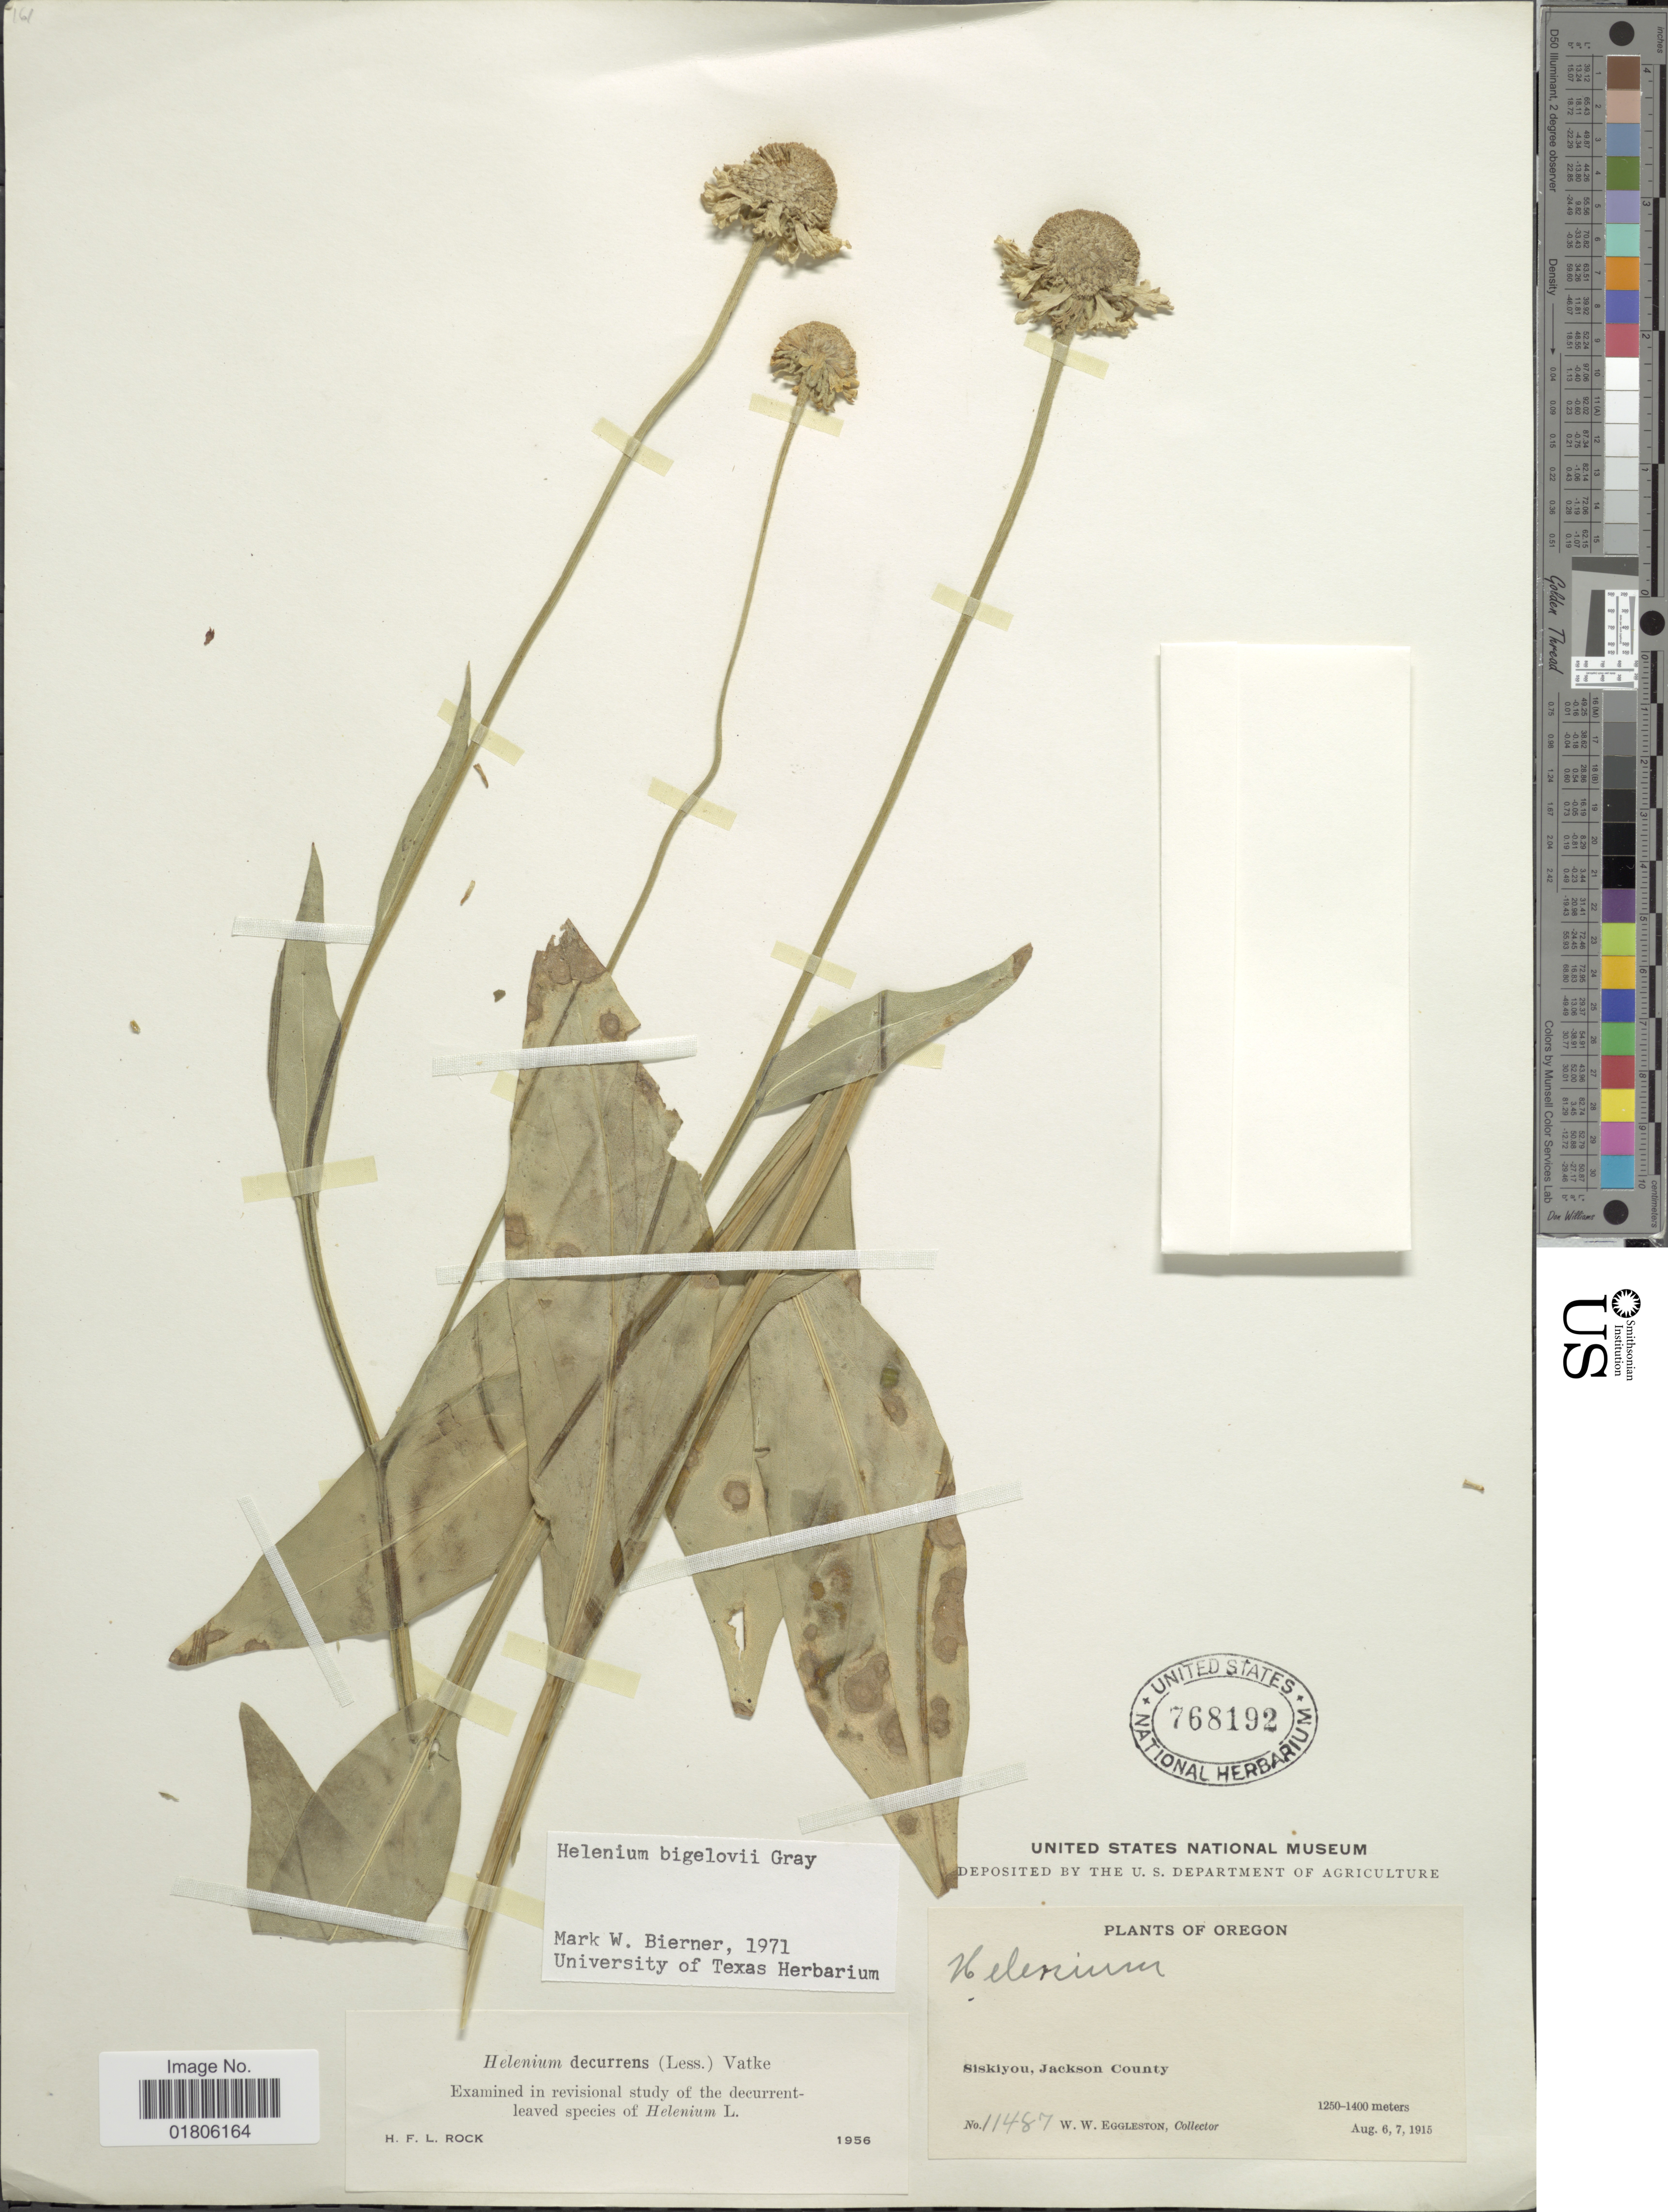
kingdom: Plantae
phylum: Tracheophyta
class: Magnoliopsida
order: Asterales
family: Asteraceae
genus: Helenium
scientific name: Helenium bigelovii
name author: A. Gray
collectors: W. W. Eggleston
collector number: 11487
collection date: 1915-08-06/1915-08-07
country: United States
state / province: Oregon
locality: Siskiyou,Jackson County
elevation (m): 1250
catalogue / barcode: US 768192